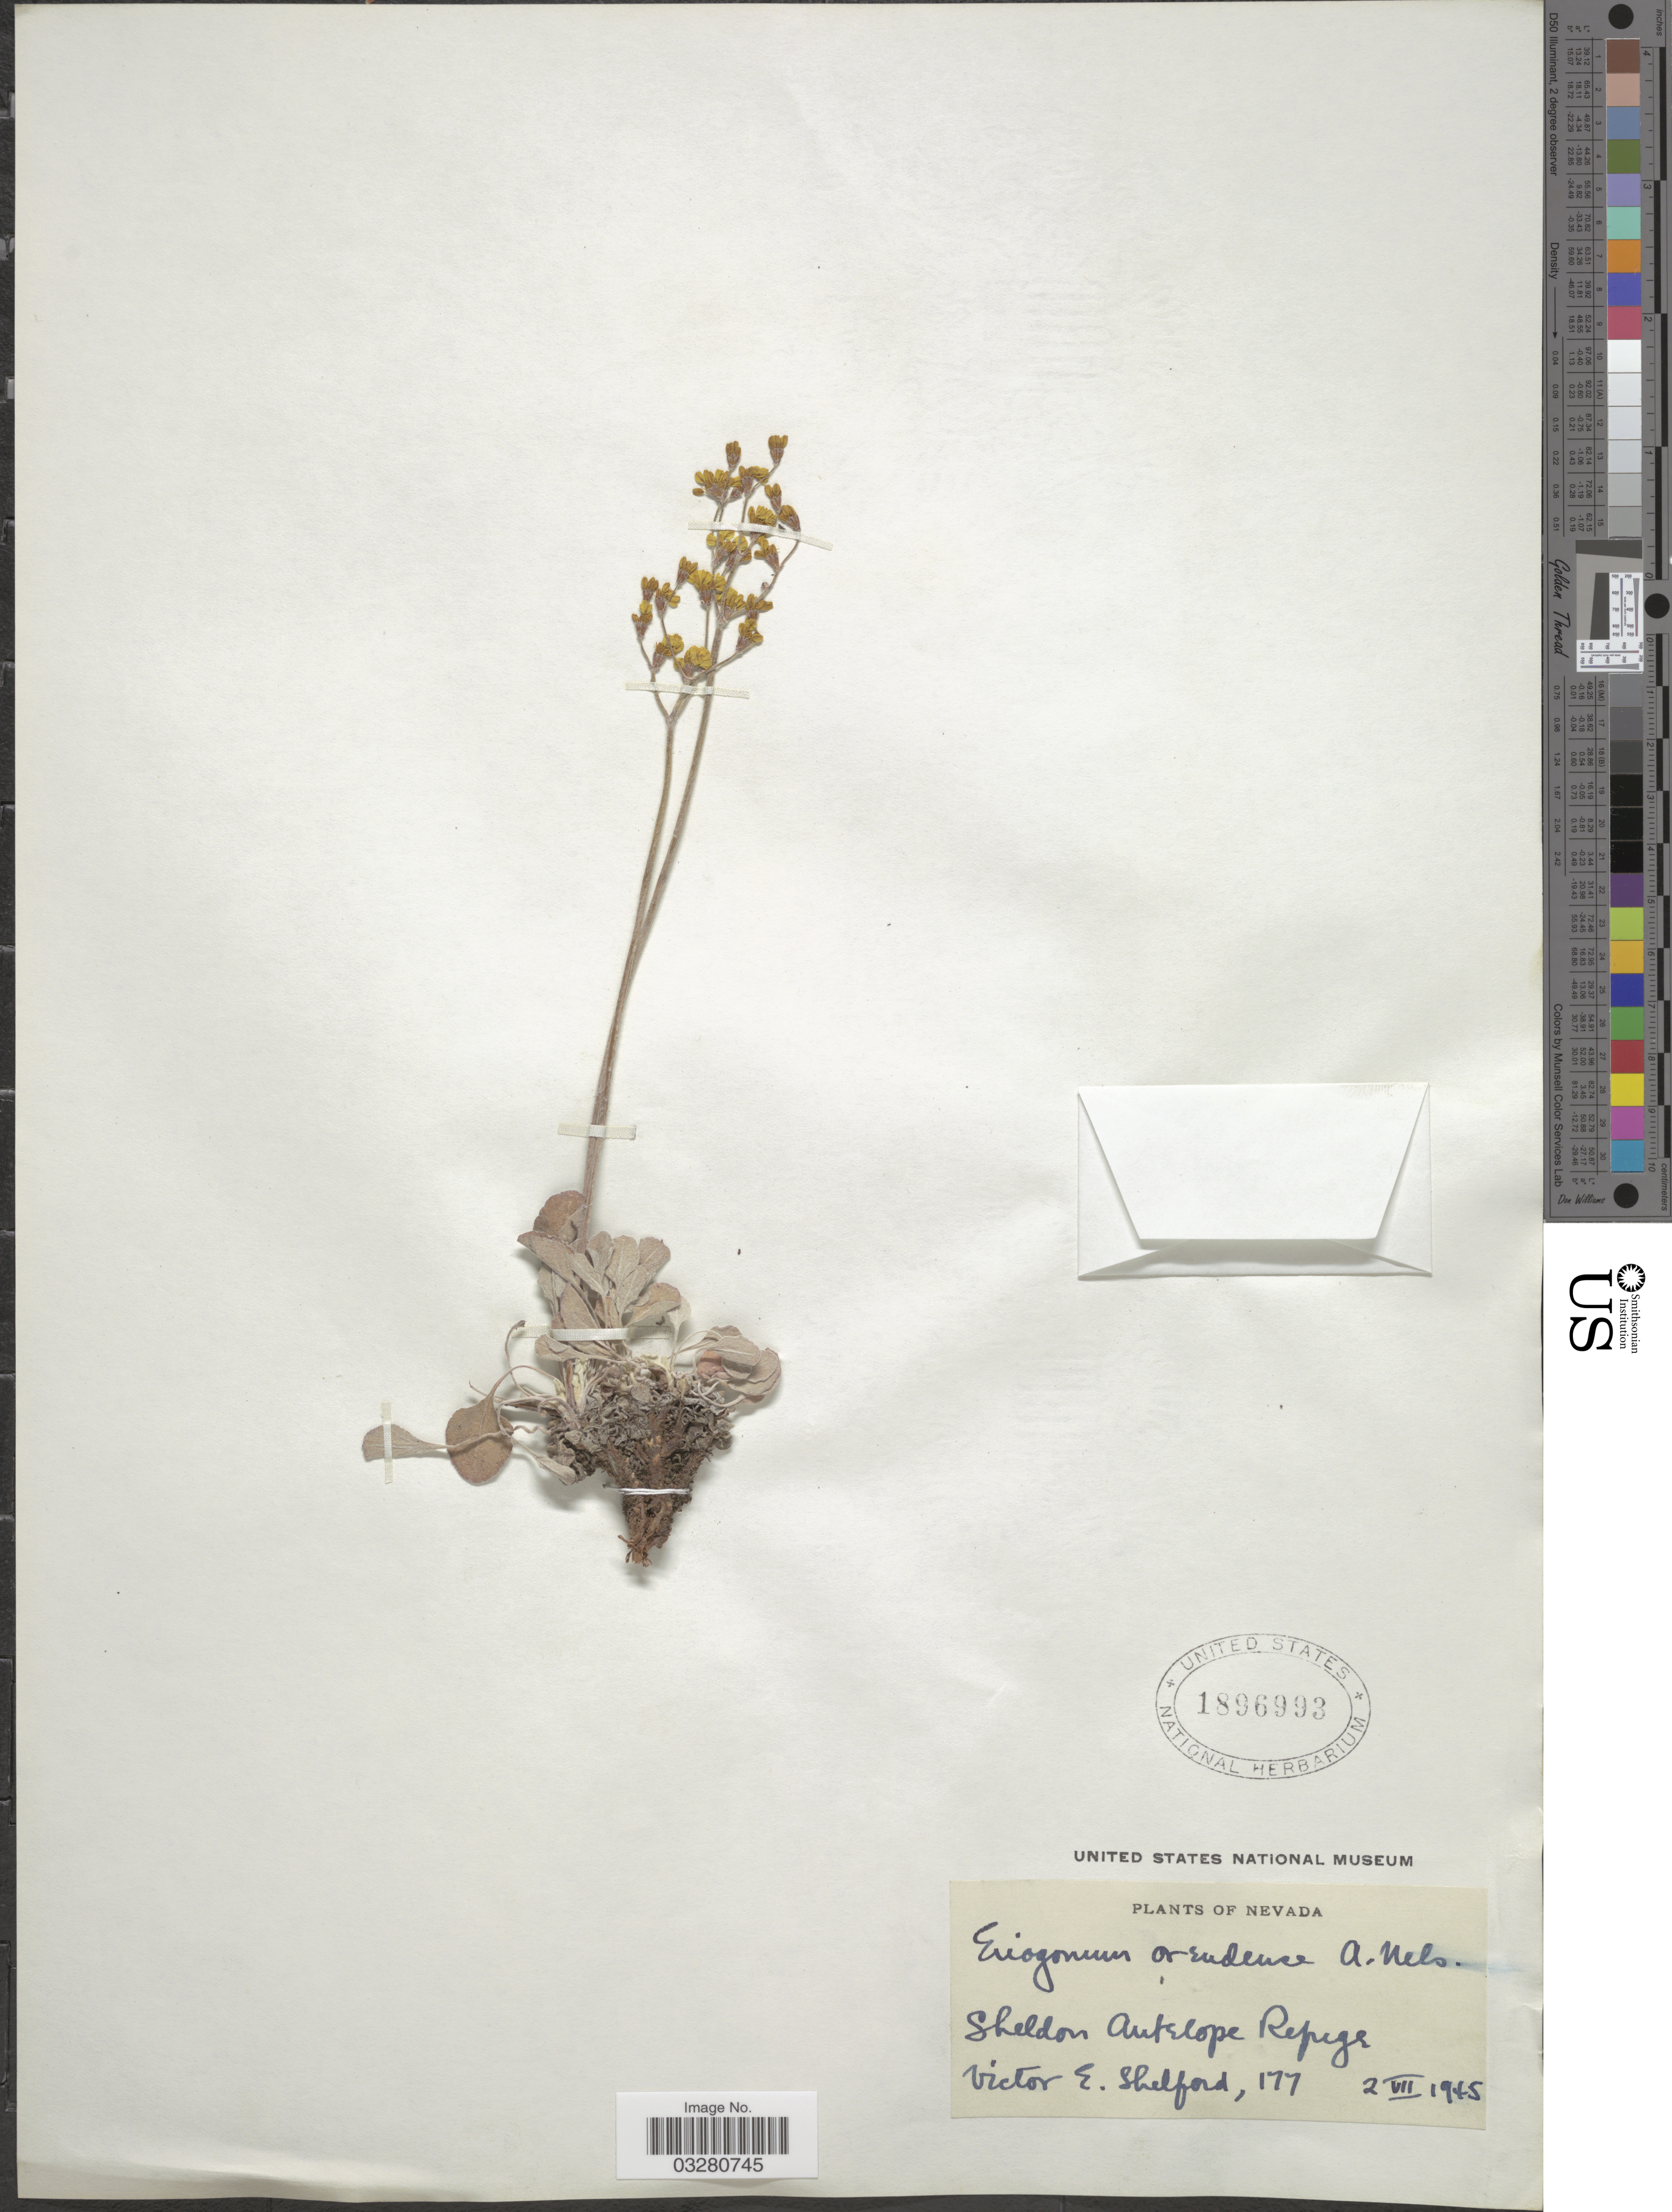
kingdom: Plantae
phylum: Tracheophyta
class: Magnoliopsida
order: Caryophyllales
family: Polygonaceae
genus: Eriogonum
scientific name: Eriogonum strictum subsp. anserinum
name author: (Greene) Munz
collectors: V. Shelford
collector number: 177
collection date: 1945-07-02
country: United States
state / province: Nevada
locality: Sheldon Antelope Refuge.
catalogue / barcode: US 1896993